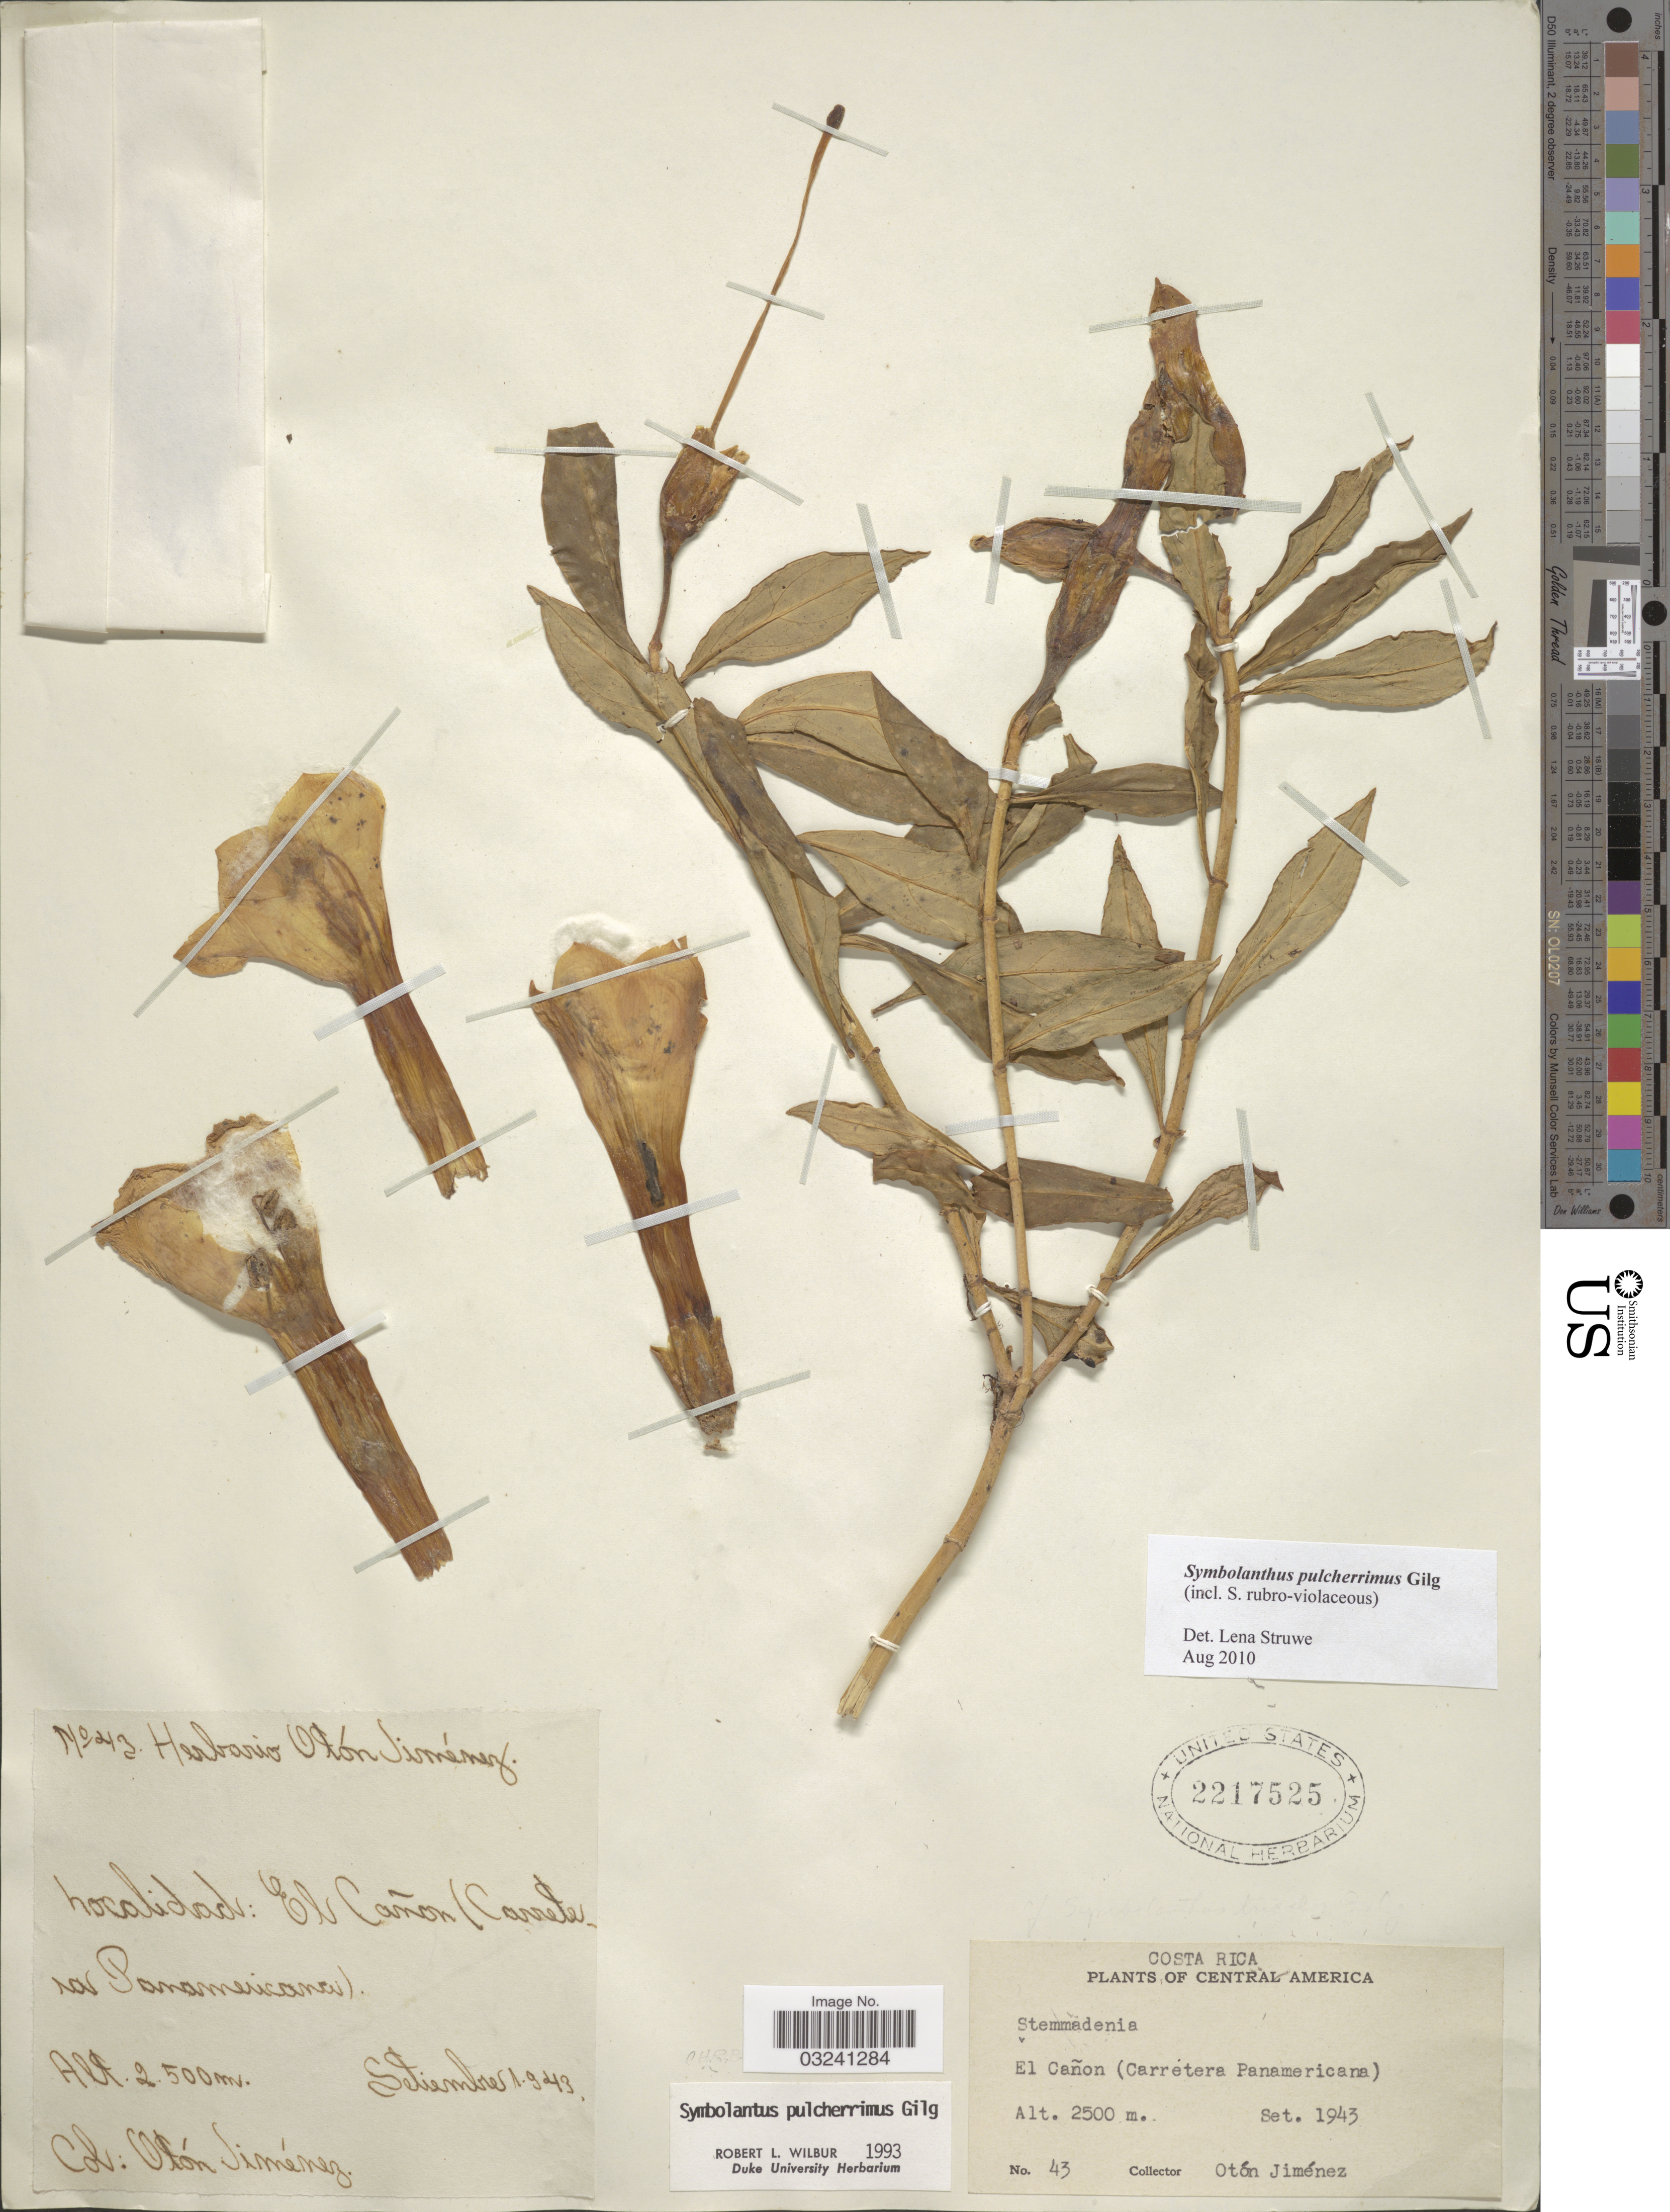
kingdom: Plantae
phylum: Tracheophyta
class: Magnoliopsida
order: Gentianales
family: Gentianaceae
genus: Symbolanthus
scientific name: Symbolanthus pulcherrimus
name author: Gilg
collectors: O. Jimenez L.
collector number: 43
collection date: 1943-09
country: Costa Rica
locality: El Cañon (Carretera Panamericana).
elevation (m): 2500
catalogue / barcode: US 2217525